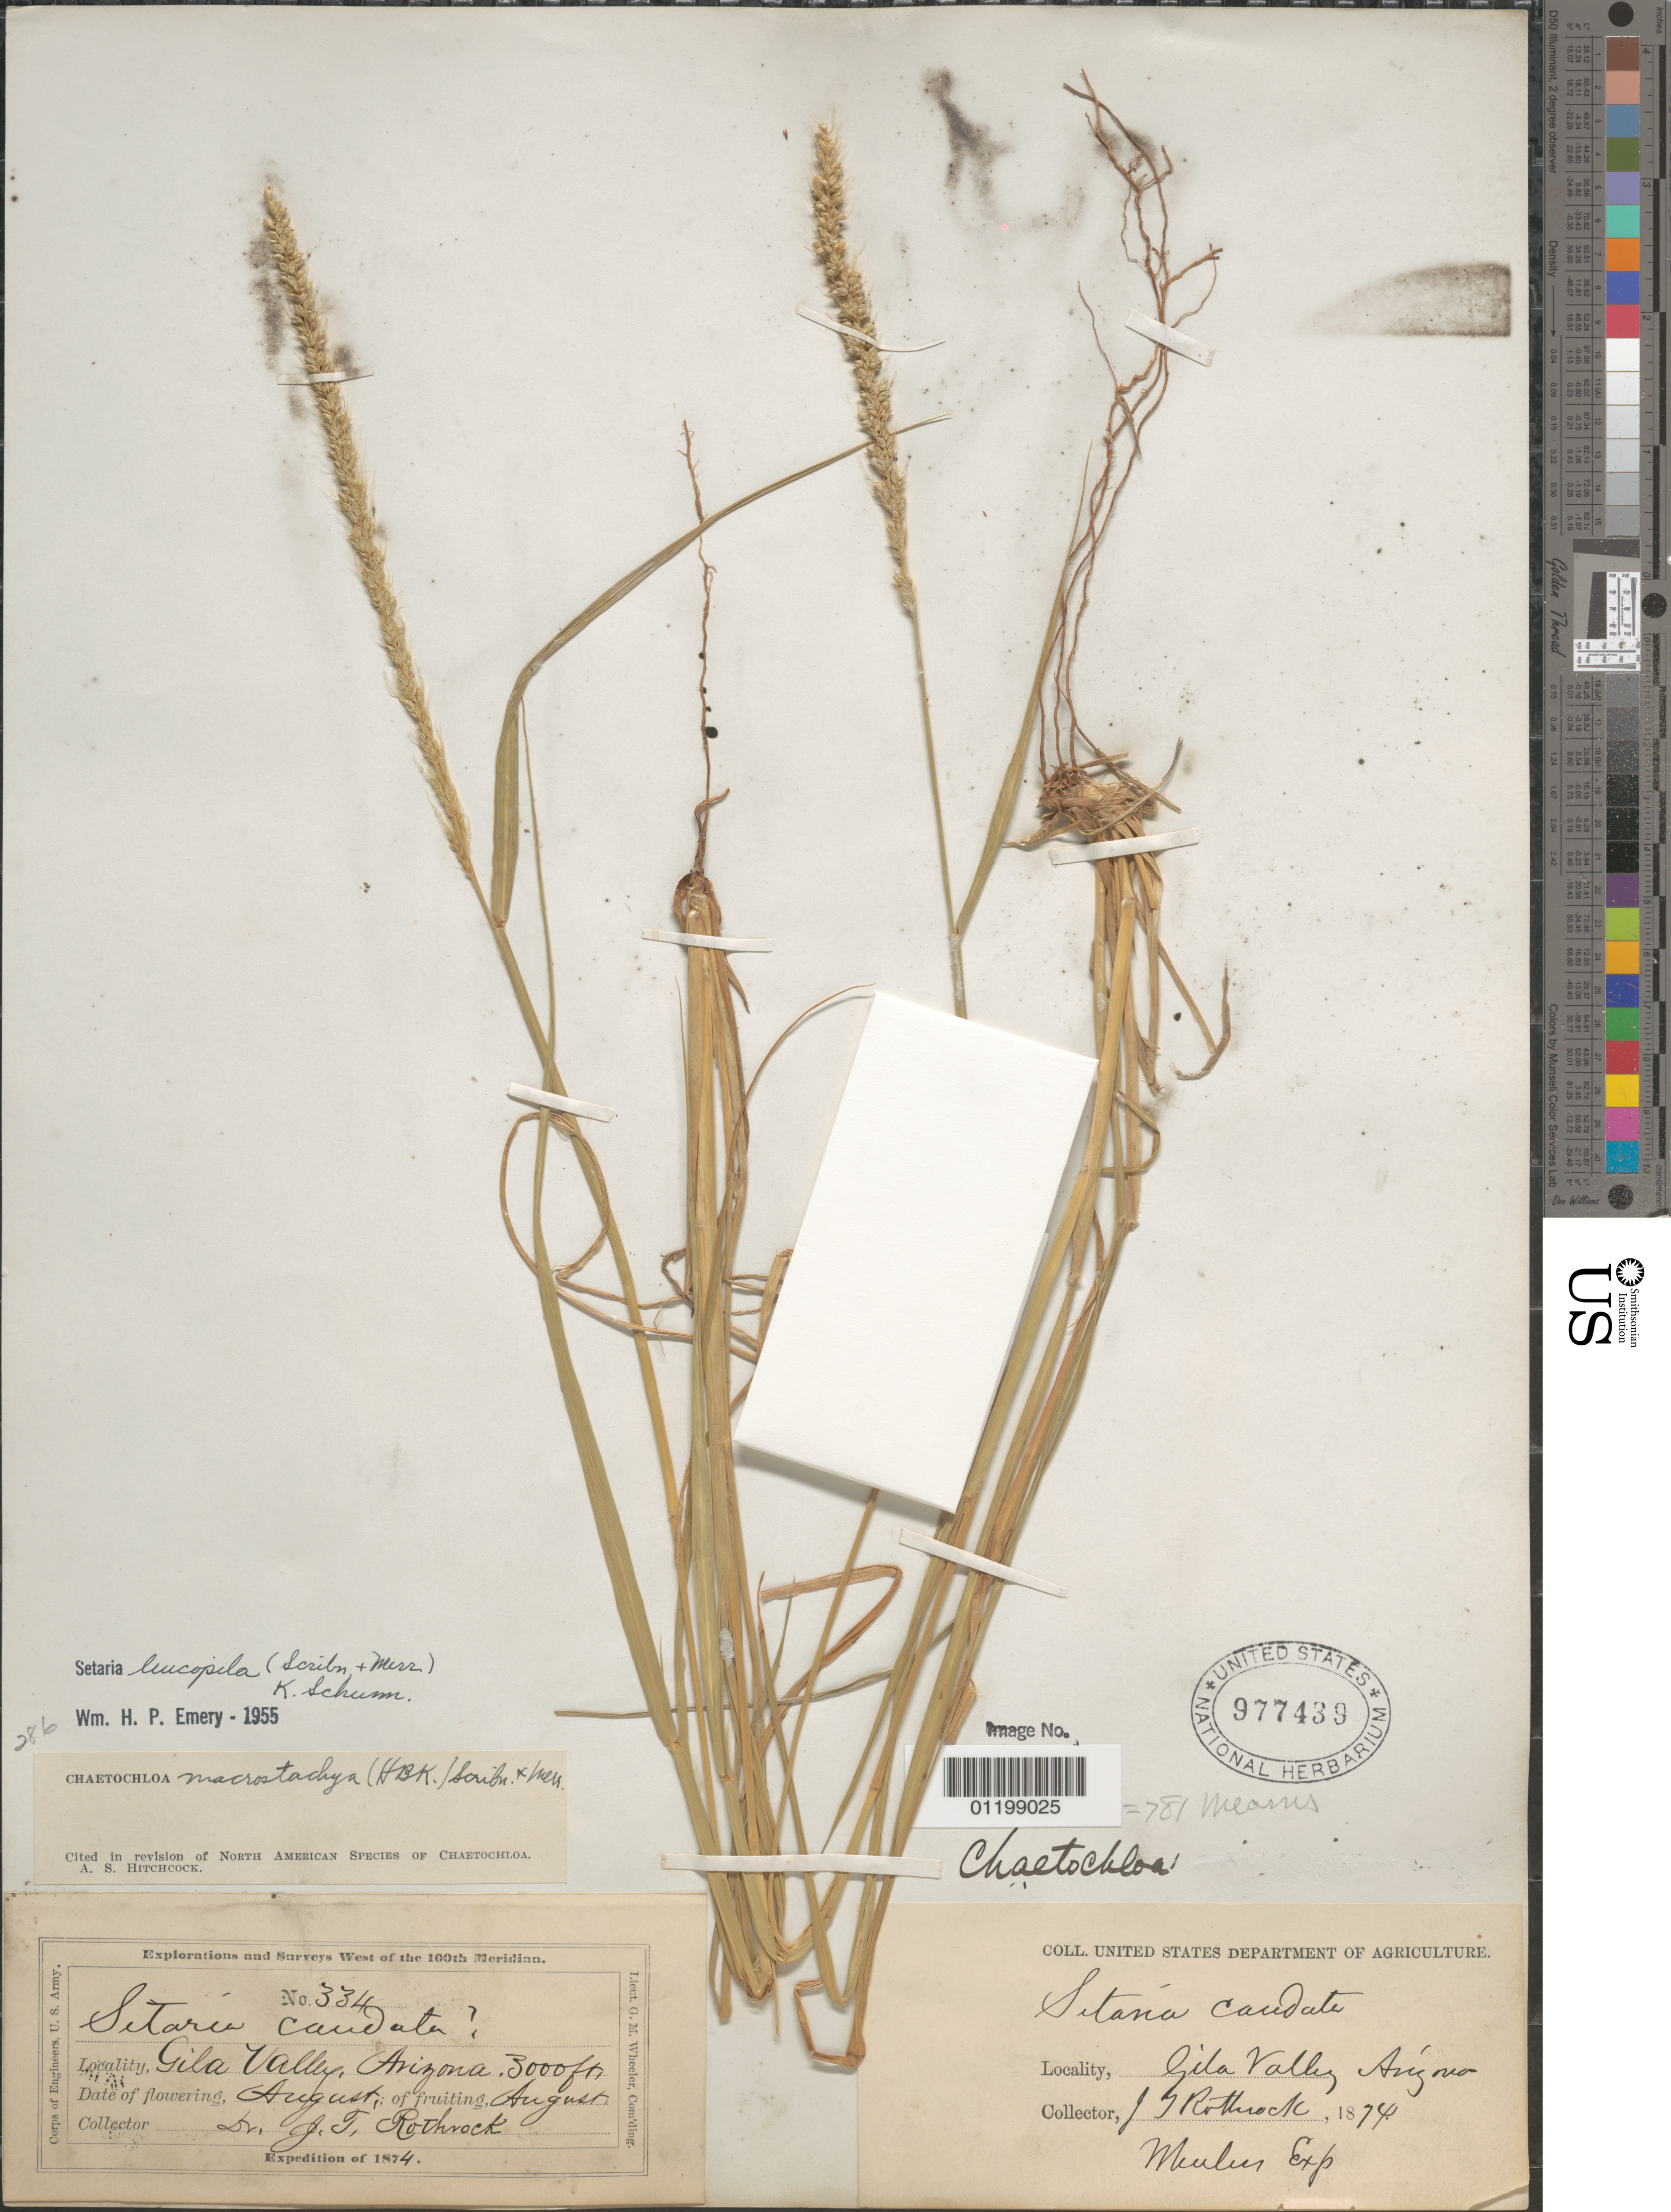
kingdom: Plantae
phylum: Tracheophyta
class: Liliopsida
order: Poales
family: Poaceae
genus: Setaria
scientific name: Setaria leucopila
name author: (Scribn. & Merr.) K. Schum.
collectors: J. T. Rothrock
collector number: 334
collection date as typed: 1874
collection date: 1874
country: United States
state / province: Arizona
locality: Gila Valley.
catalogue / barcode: US 977439